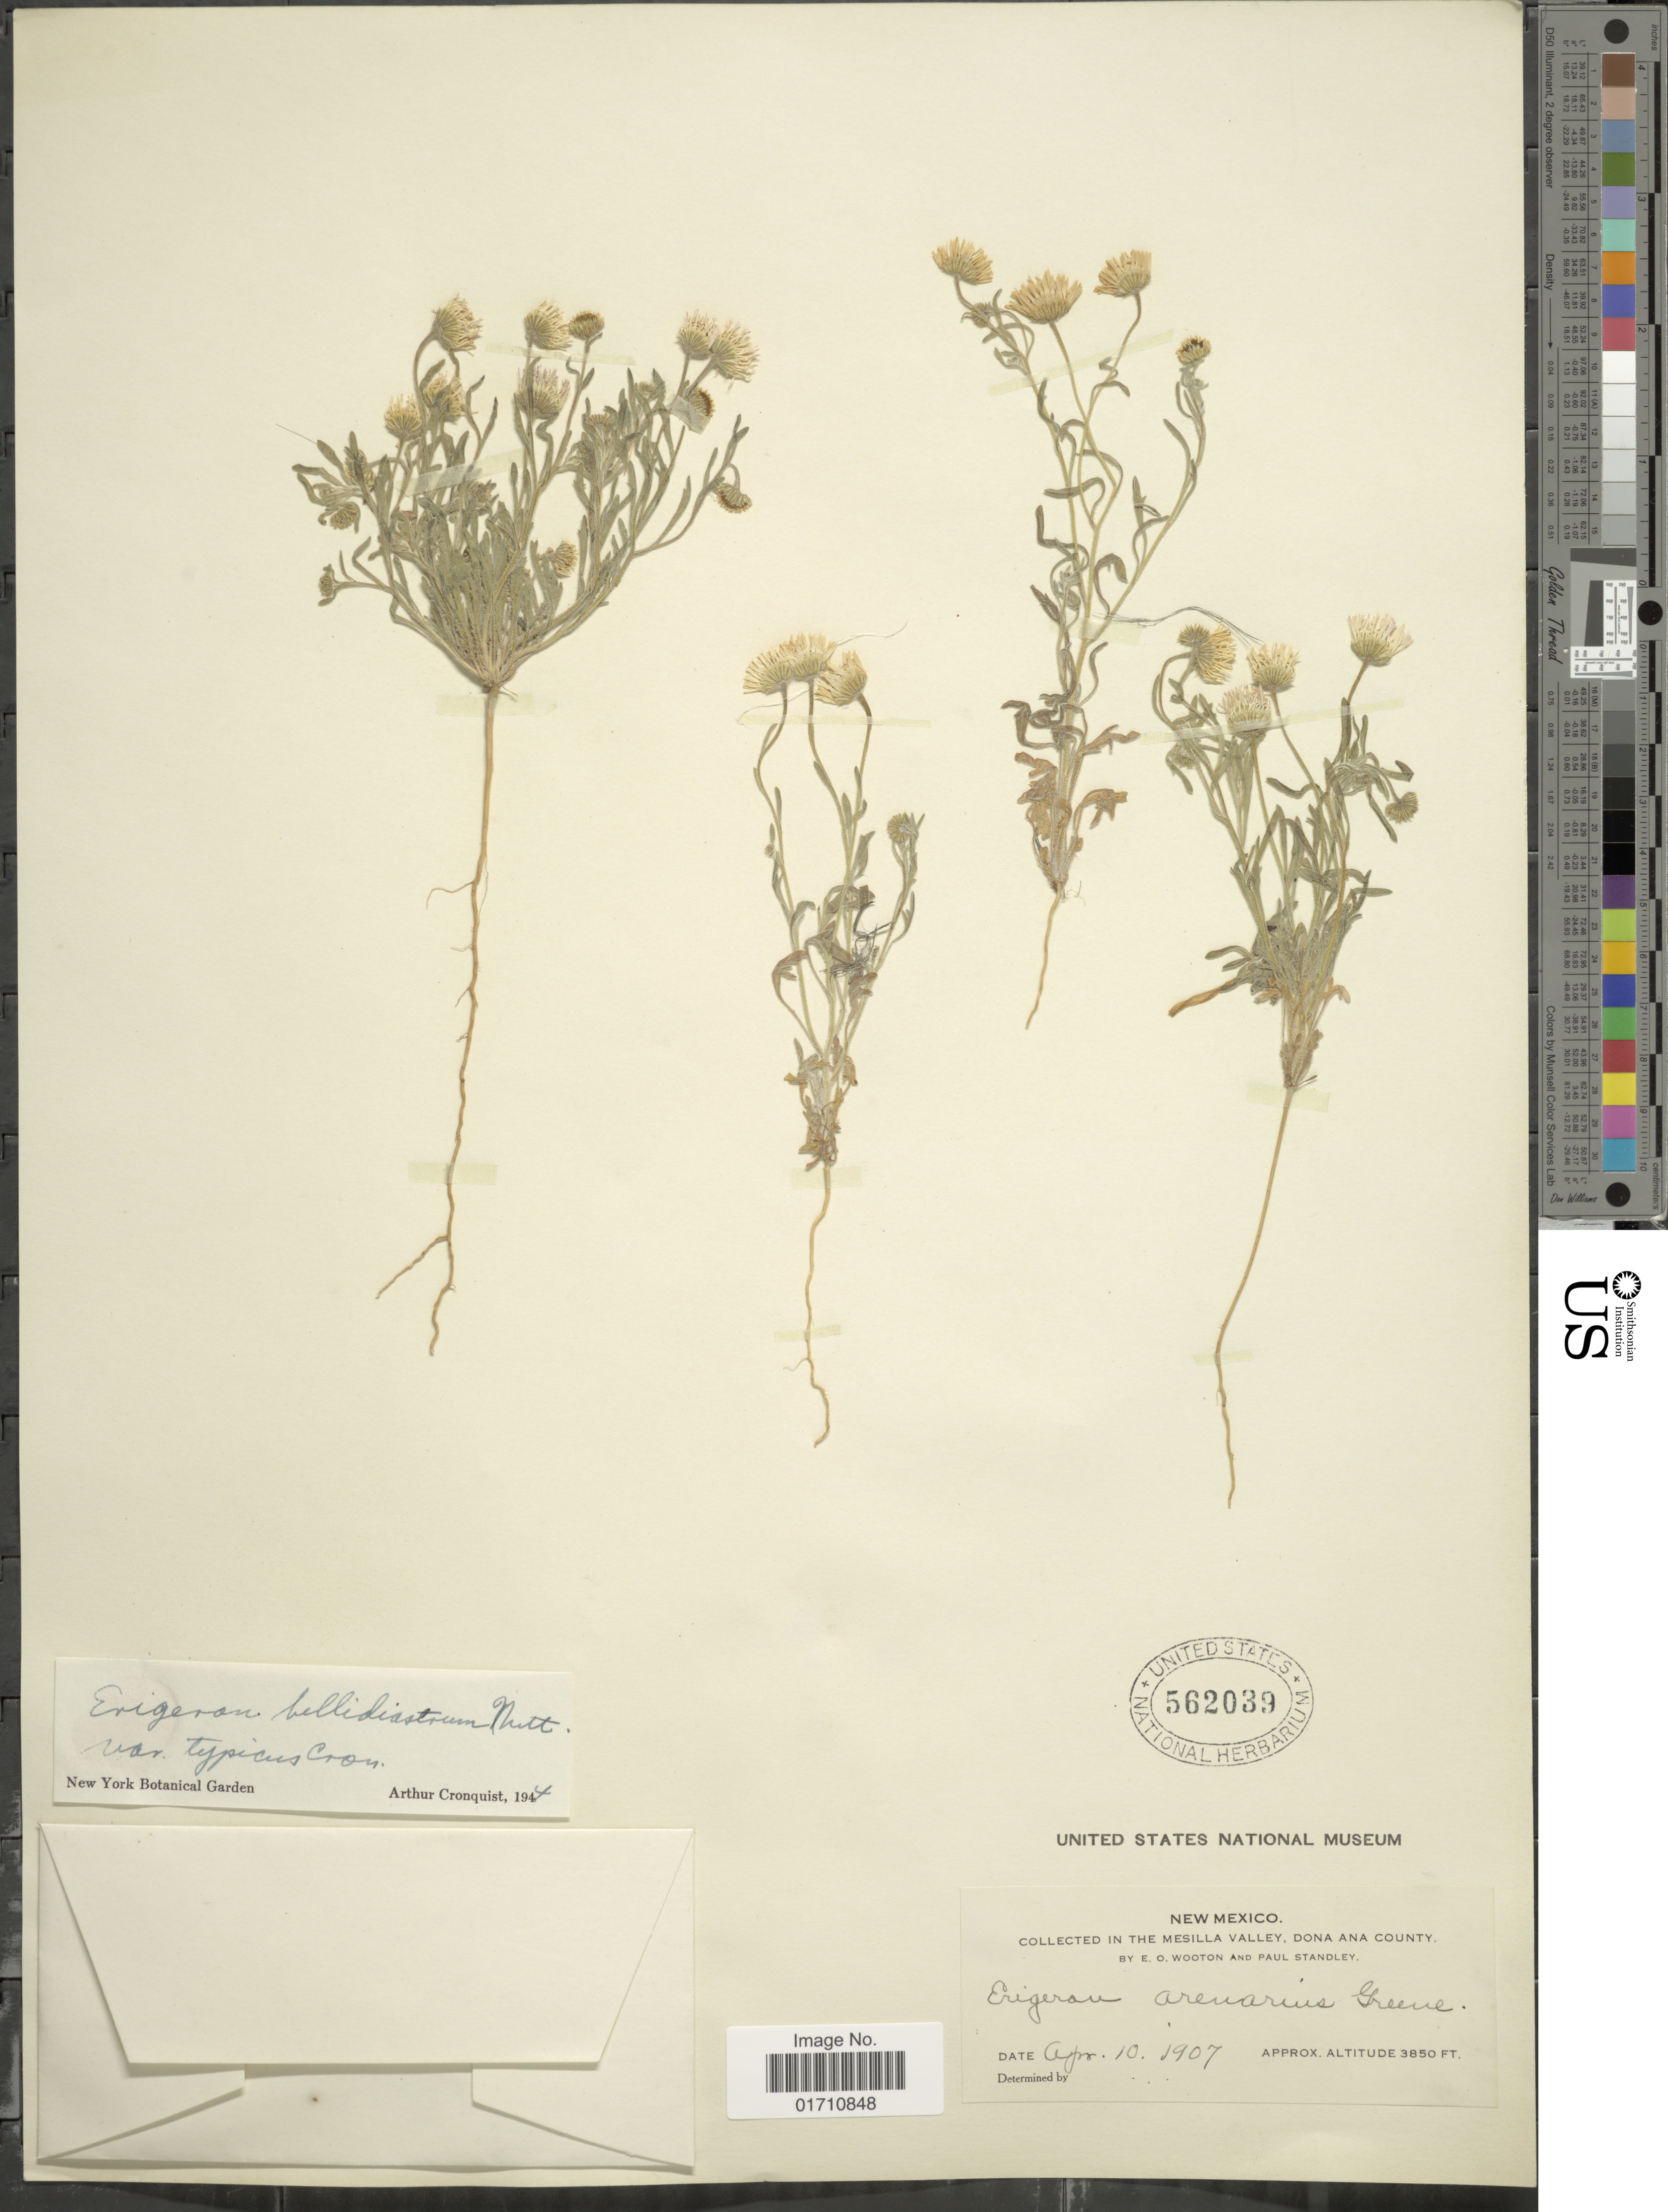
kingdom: Plantae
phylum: Tracheophyta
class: Magnoliopsida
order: Asterales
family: Asteraceae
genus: Erigeron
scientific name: Erigeron bellidiastrum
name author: Nutt.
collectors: E. O. Wooton & P. C. Standley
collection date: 1907-04-10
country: United States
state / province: New Mexico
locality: In the Mesilla Valley, Dona Ana County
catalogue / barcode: US 562039